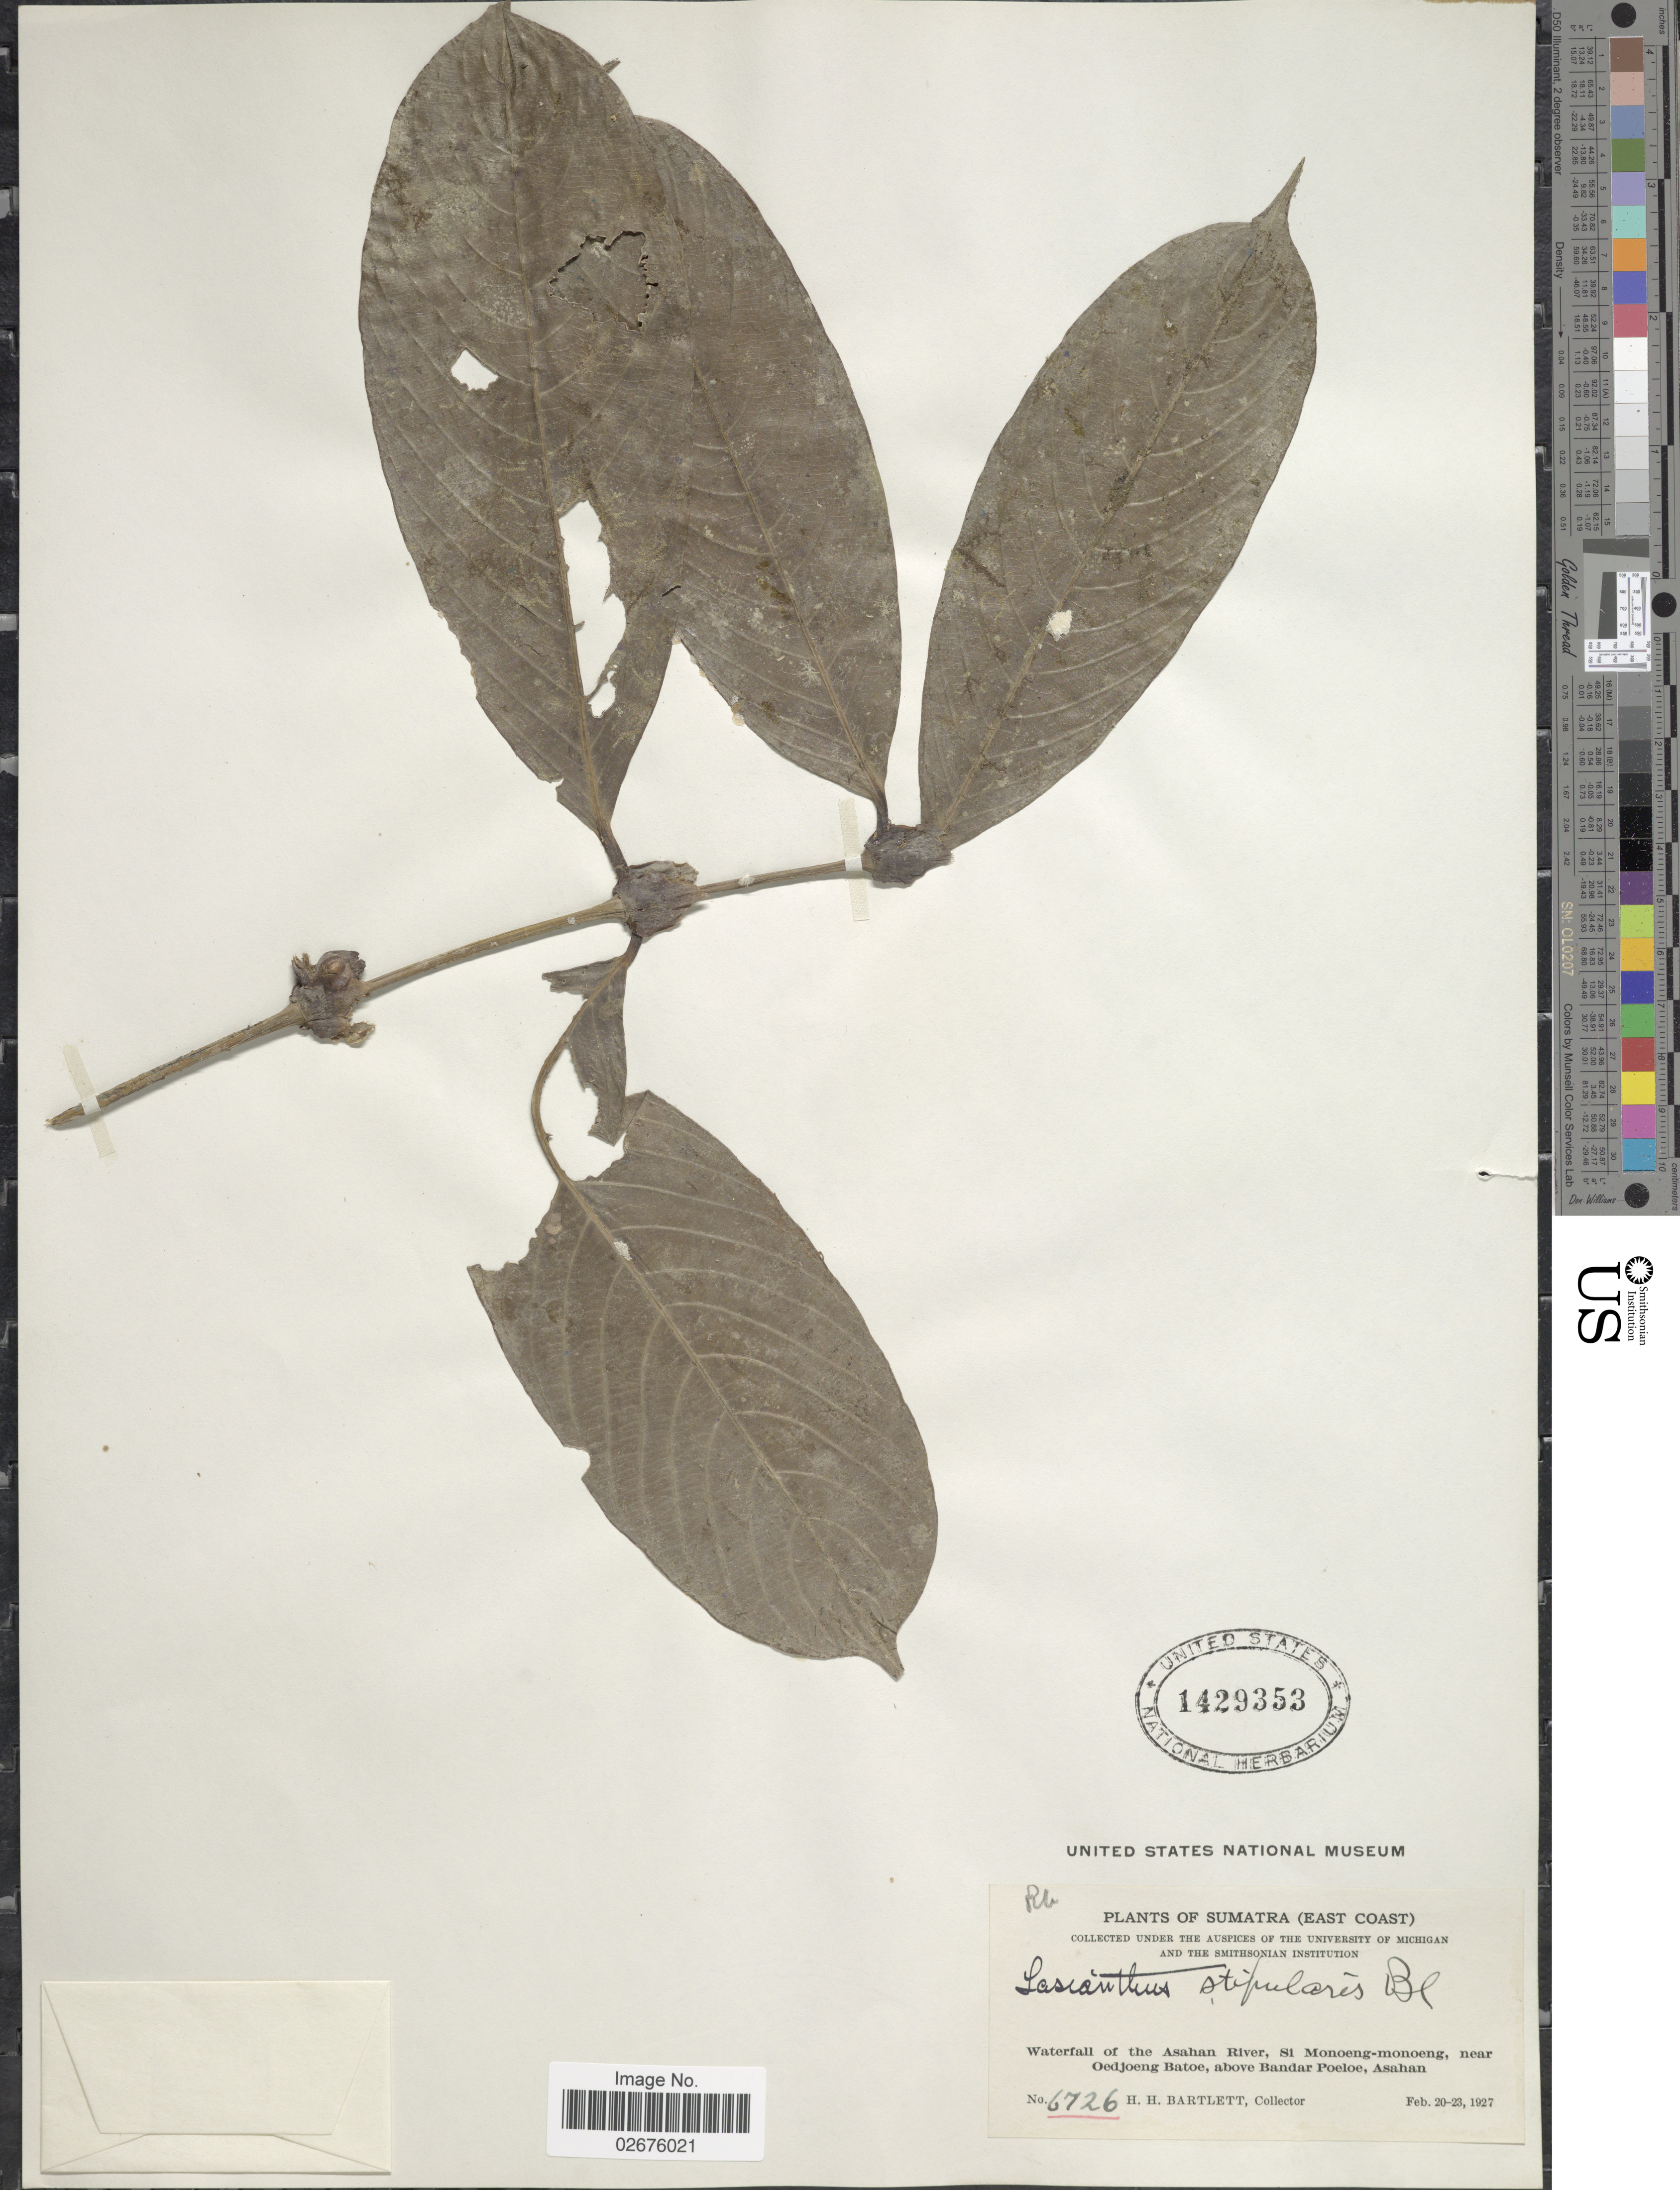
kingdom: Plantae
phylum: Tracheophyta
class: Magnoliopsida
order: Gentianales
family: Rubiaceae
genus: Lasianthus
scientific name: Lasianthus stipularis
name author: Blume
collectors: H. H. Bartlett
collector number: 6726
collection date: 1927-02-20/1927-02-23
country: Indonesia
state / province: Sumatra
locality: (East Coasy). Waterfall of the Asahan River, Si Monoeng-monoeng, near Oedjoeng Batoe, above Bandar Poeloe, Asahan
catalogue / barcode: US 1429353